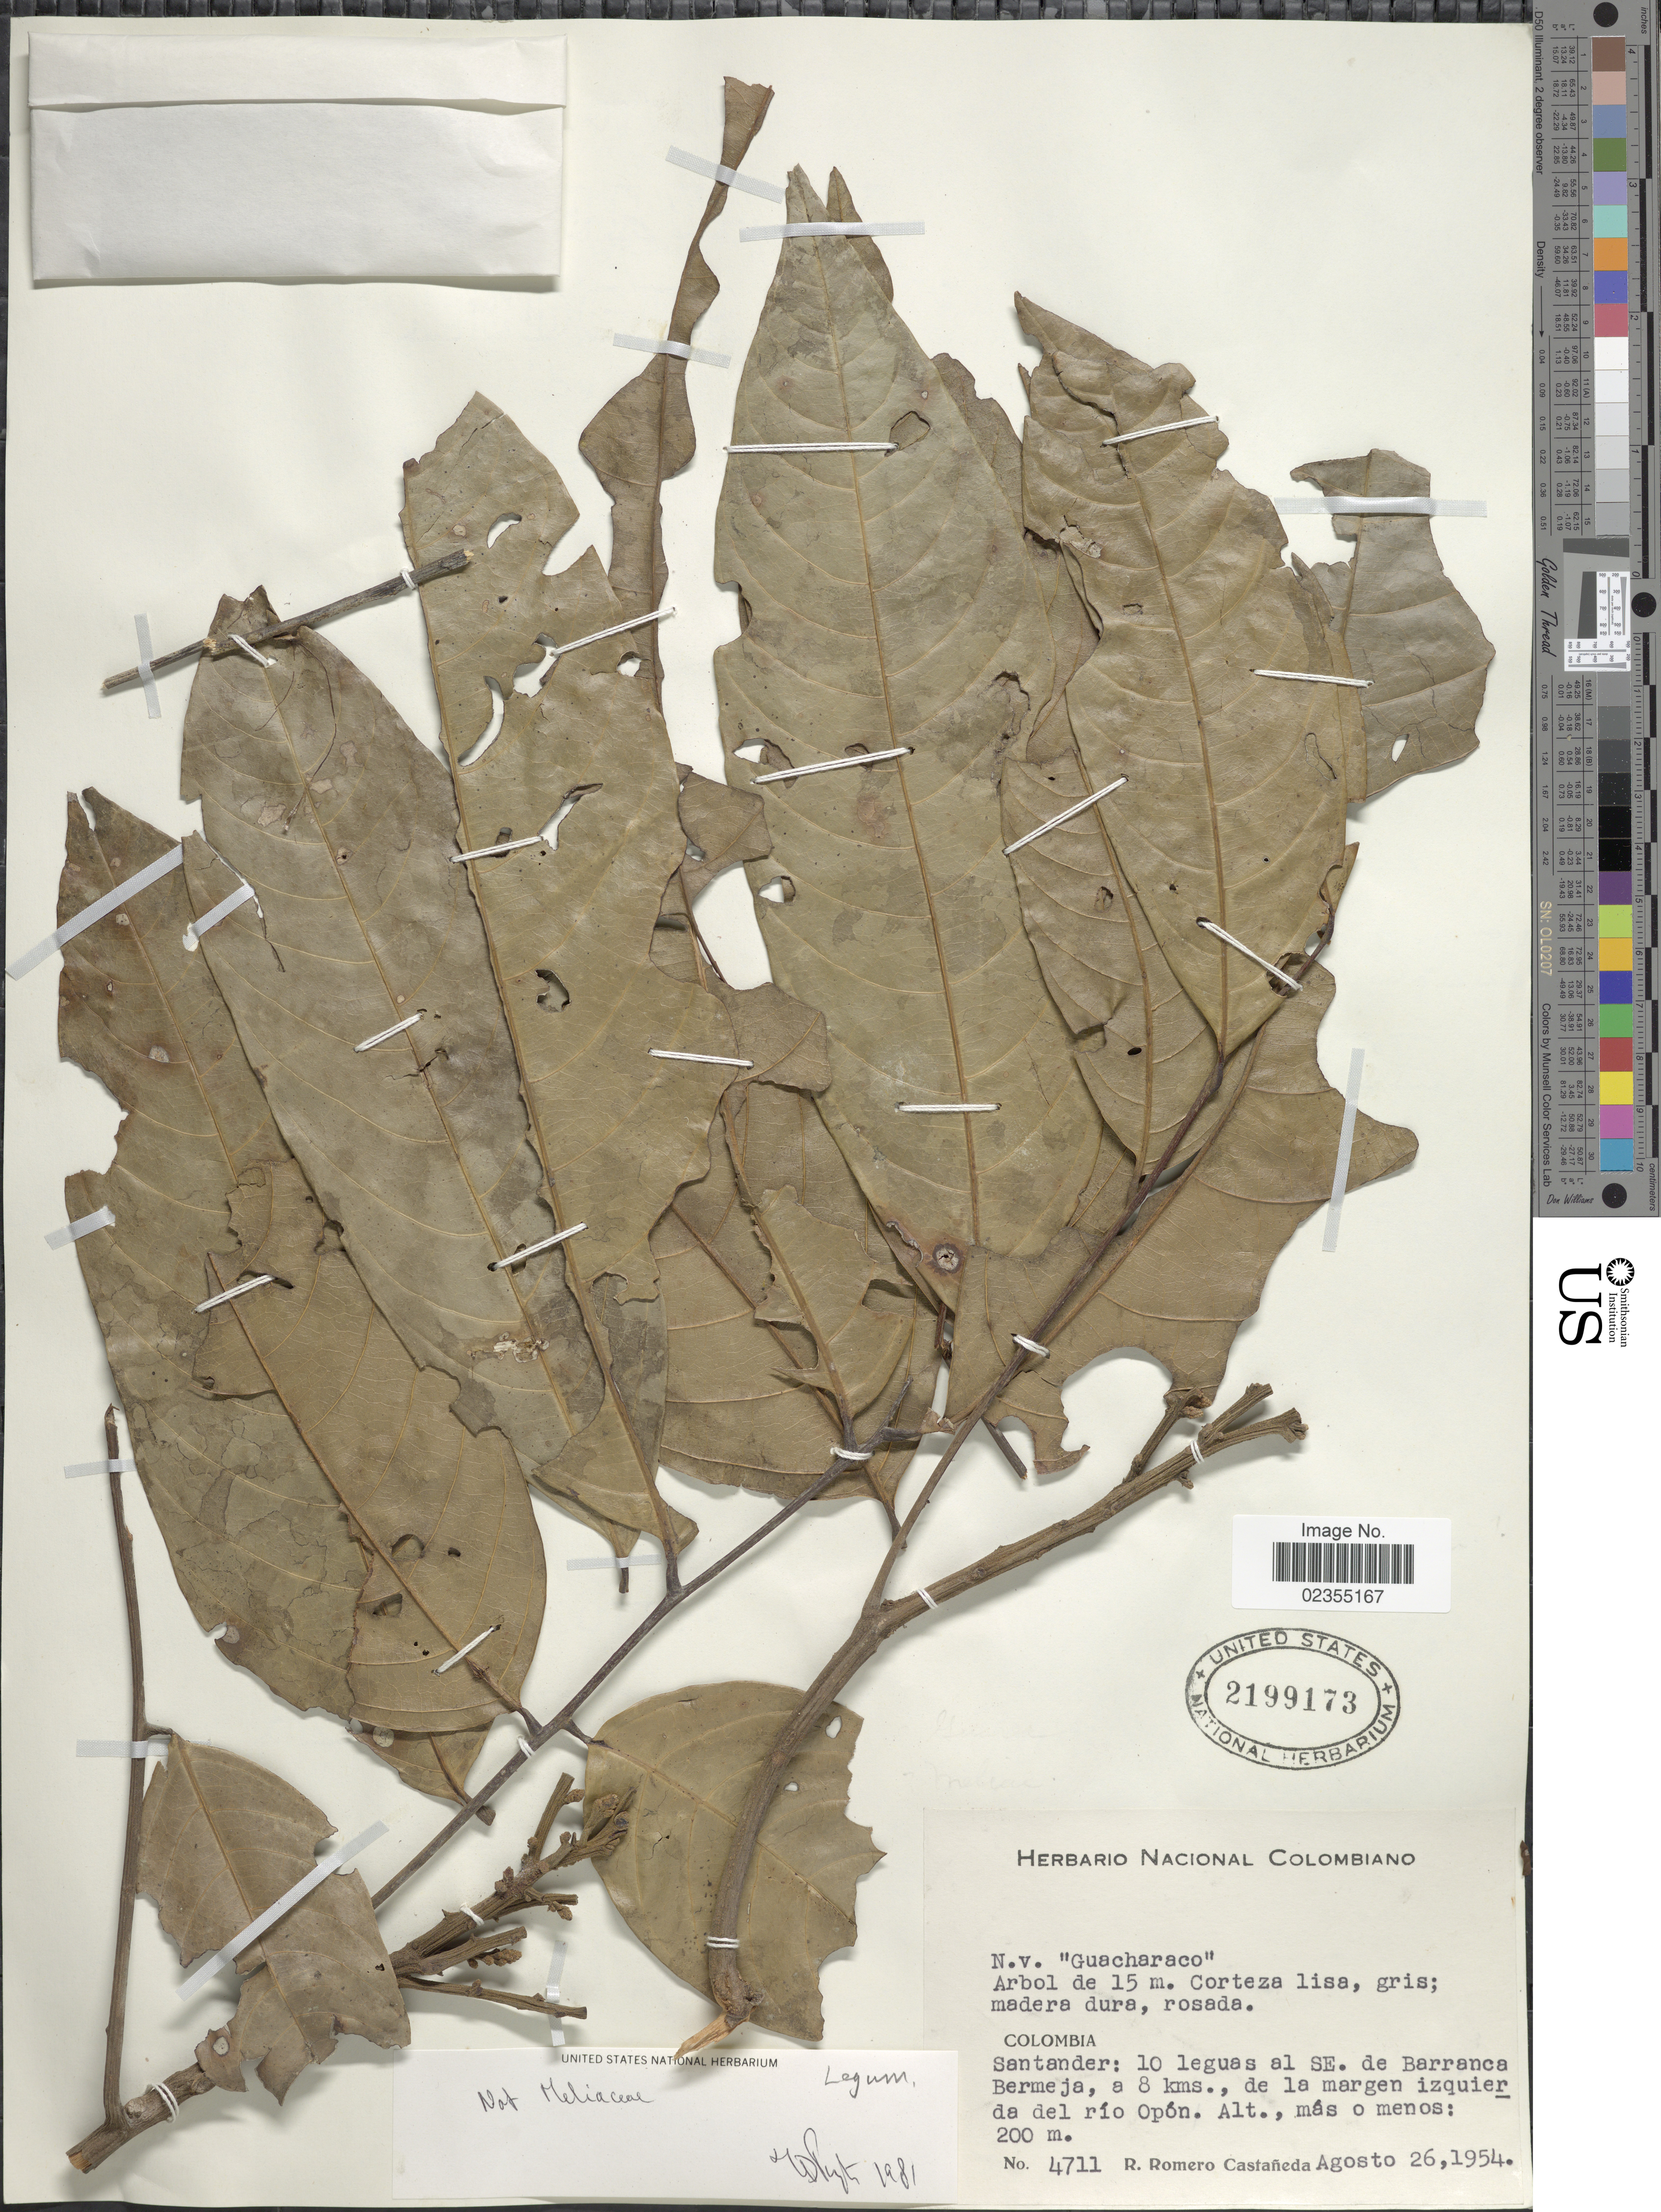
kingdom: Plantae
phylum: Tracheophyta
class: Magnoliopsida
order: Sapindales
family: Sapindaceae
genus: Matayba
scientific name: Matayba elegans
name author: Radlk.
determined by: Londoño-Echeverri, Y.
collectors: R. Romero Castañeda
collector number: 4711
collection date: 1954-08-26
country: Colombia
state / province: Santander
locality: Santander: 10 leguas al SE. de Barranca Bermeja, a 8 kms., de la margen izquierda del río Opón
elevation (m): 200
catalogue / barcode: US 2199173